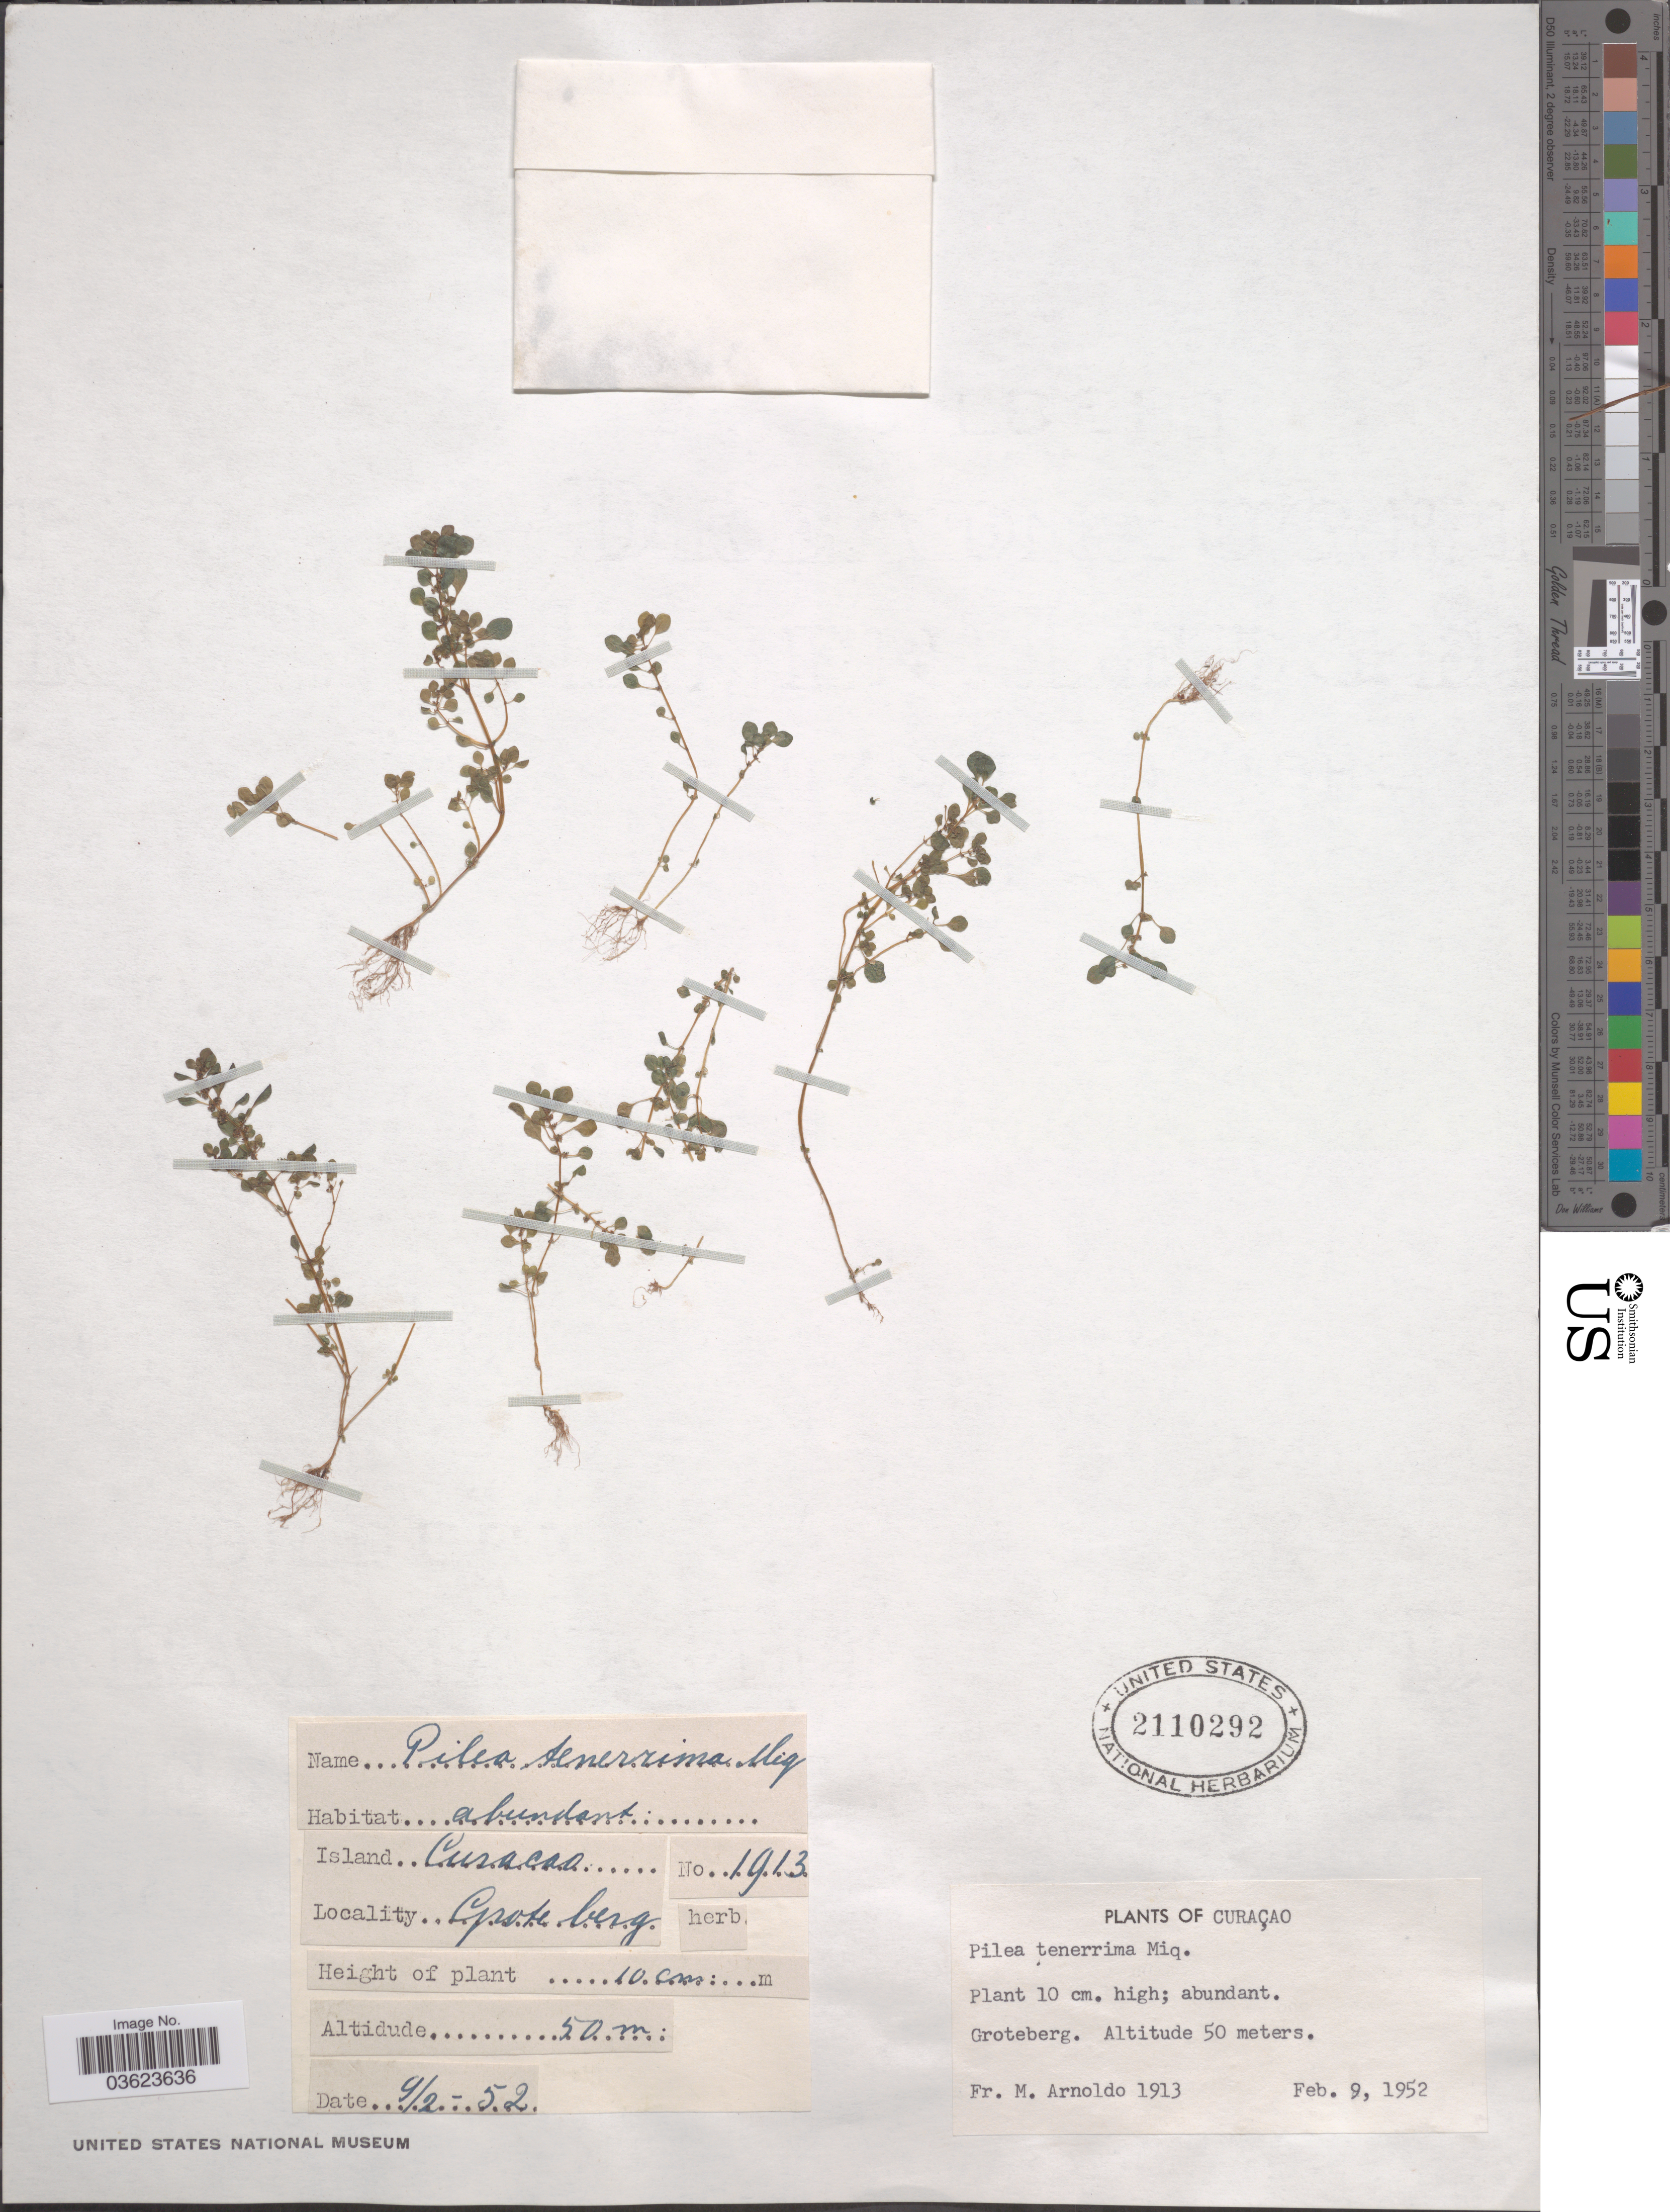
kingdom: Plantae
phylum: Tracheophyta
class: Magnoliopsida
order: Rosales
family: Urticaceae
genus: Pilea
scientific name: Pilea tenerrima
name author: Miq.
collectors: N. Arnoldo-Broeders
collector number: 1913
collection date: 1952-02-09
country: Curaçao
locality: Island Curacao. Groteberg.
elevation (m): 50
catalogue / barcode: US 2110292